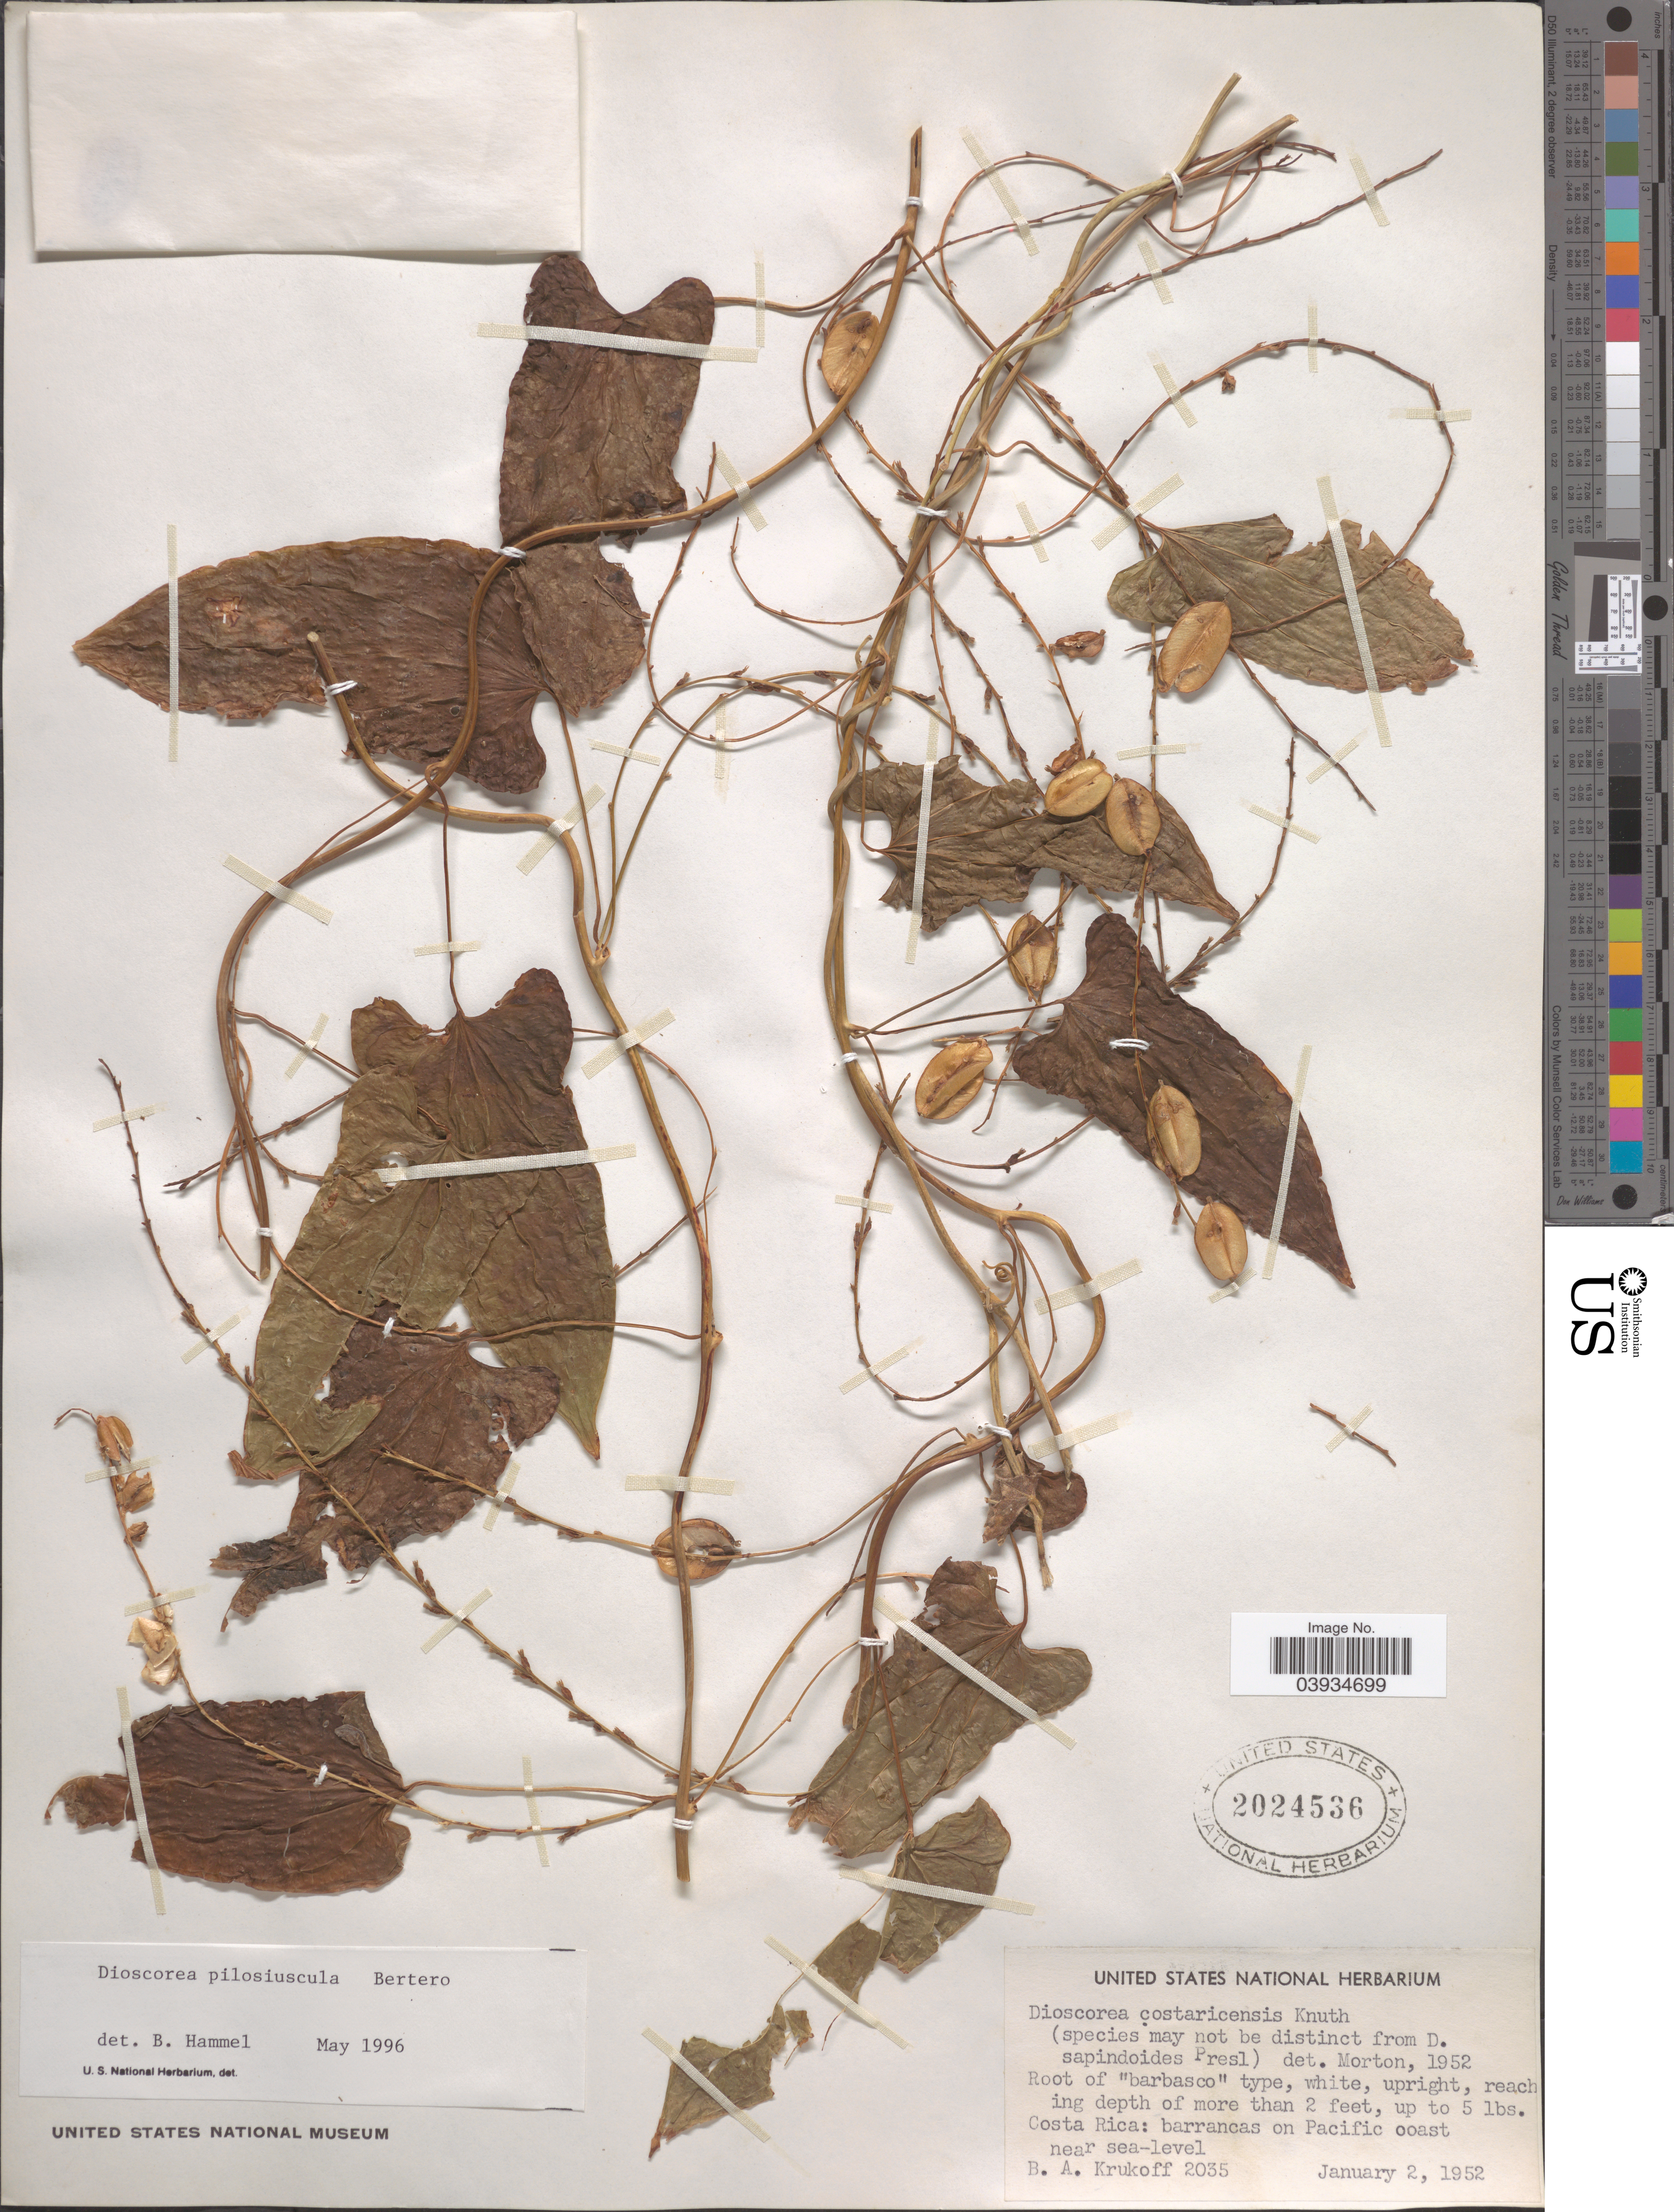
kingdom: Plantae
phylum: Tracheophyta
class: Liliopsida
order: Dioscoreales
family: Dioscoreaceae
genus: Dioscorea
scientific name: Dioscorea pilosiuscula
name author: Bertero ex Spreng.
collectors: B. A. Krukoff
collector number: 2035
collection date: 1952-01-02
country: Costa Rica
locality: Barrancas on Pacific coast.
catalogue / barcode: US 2024536